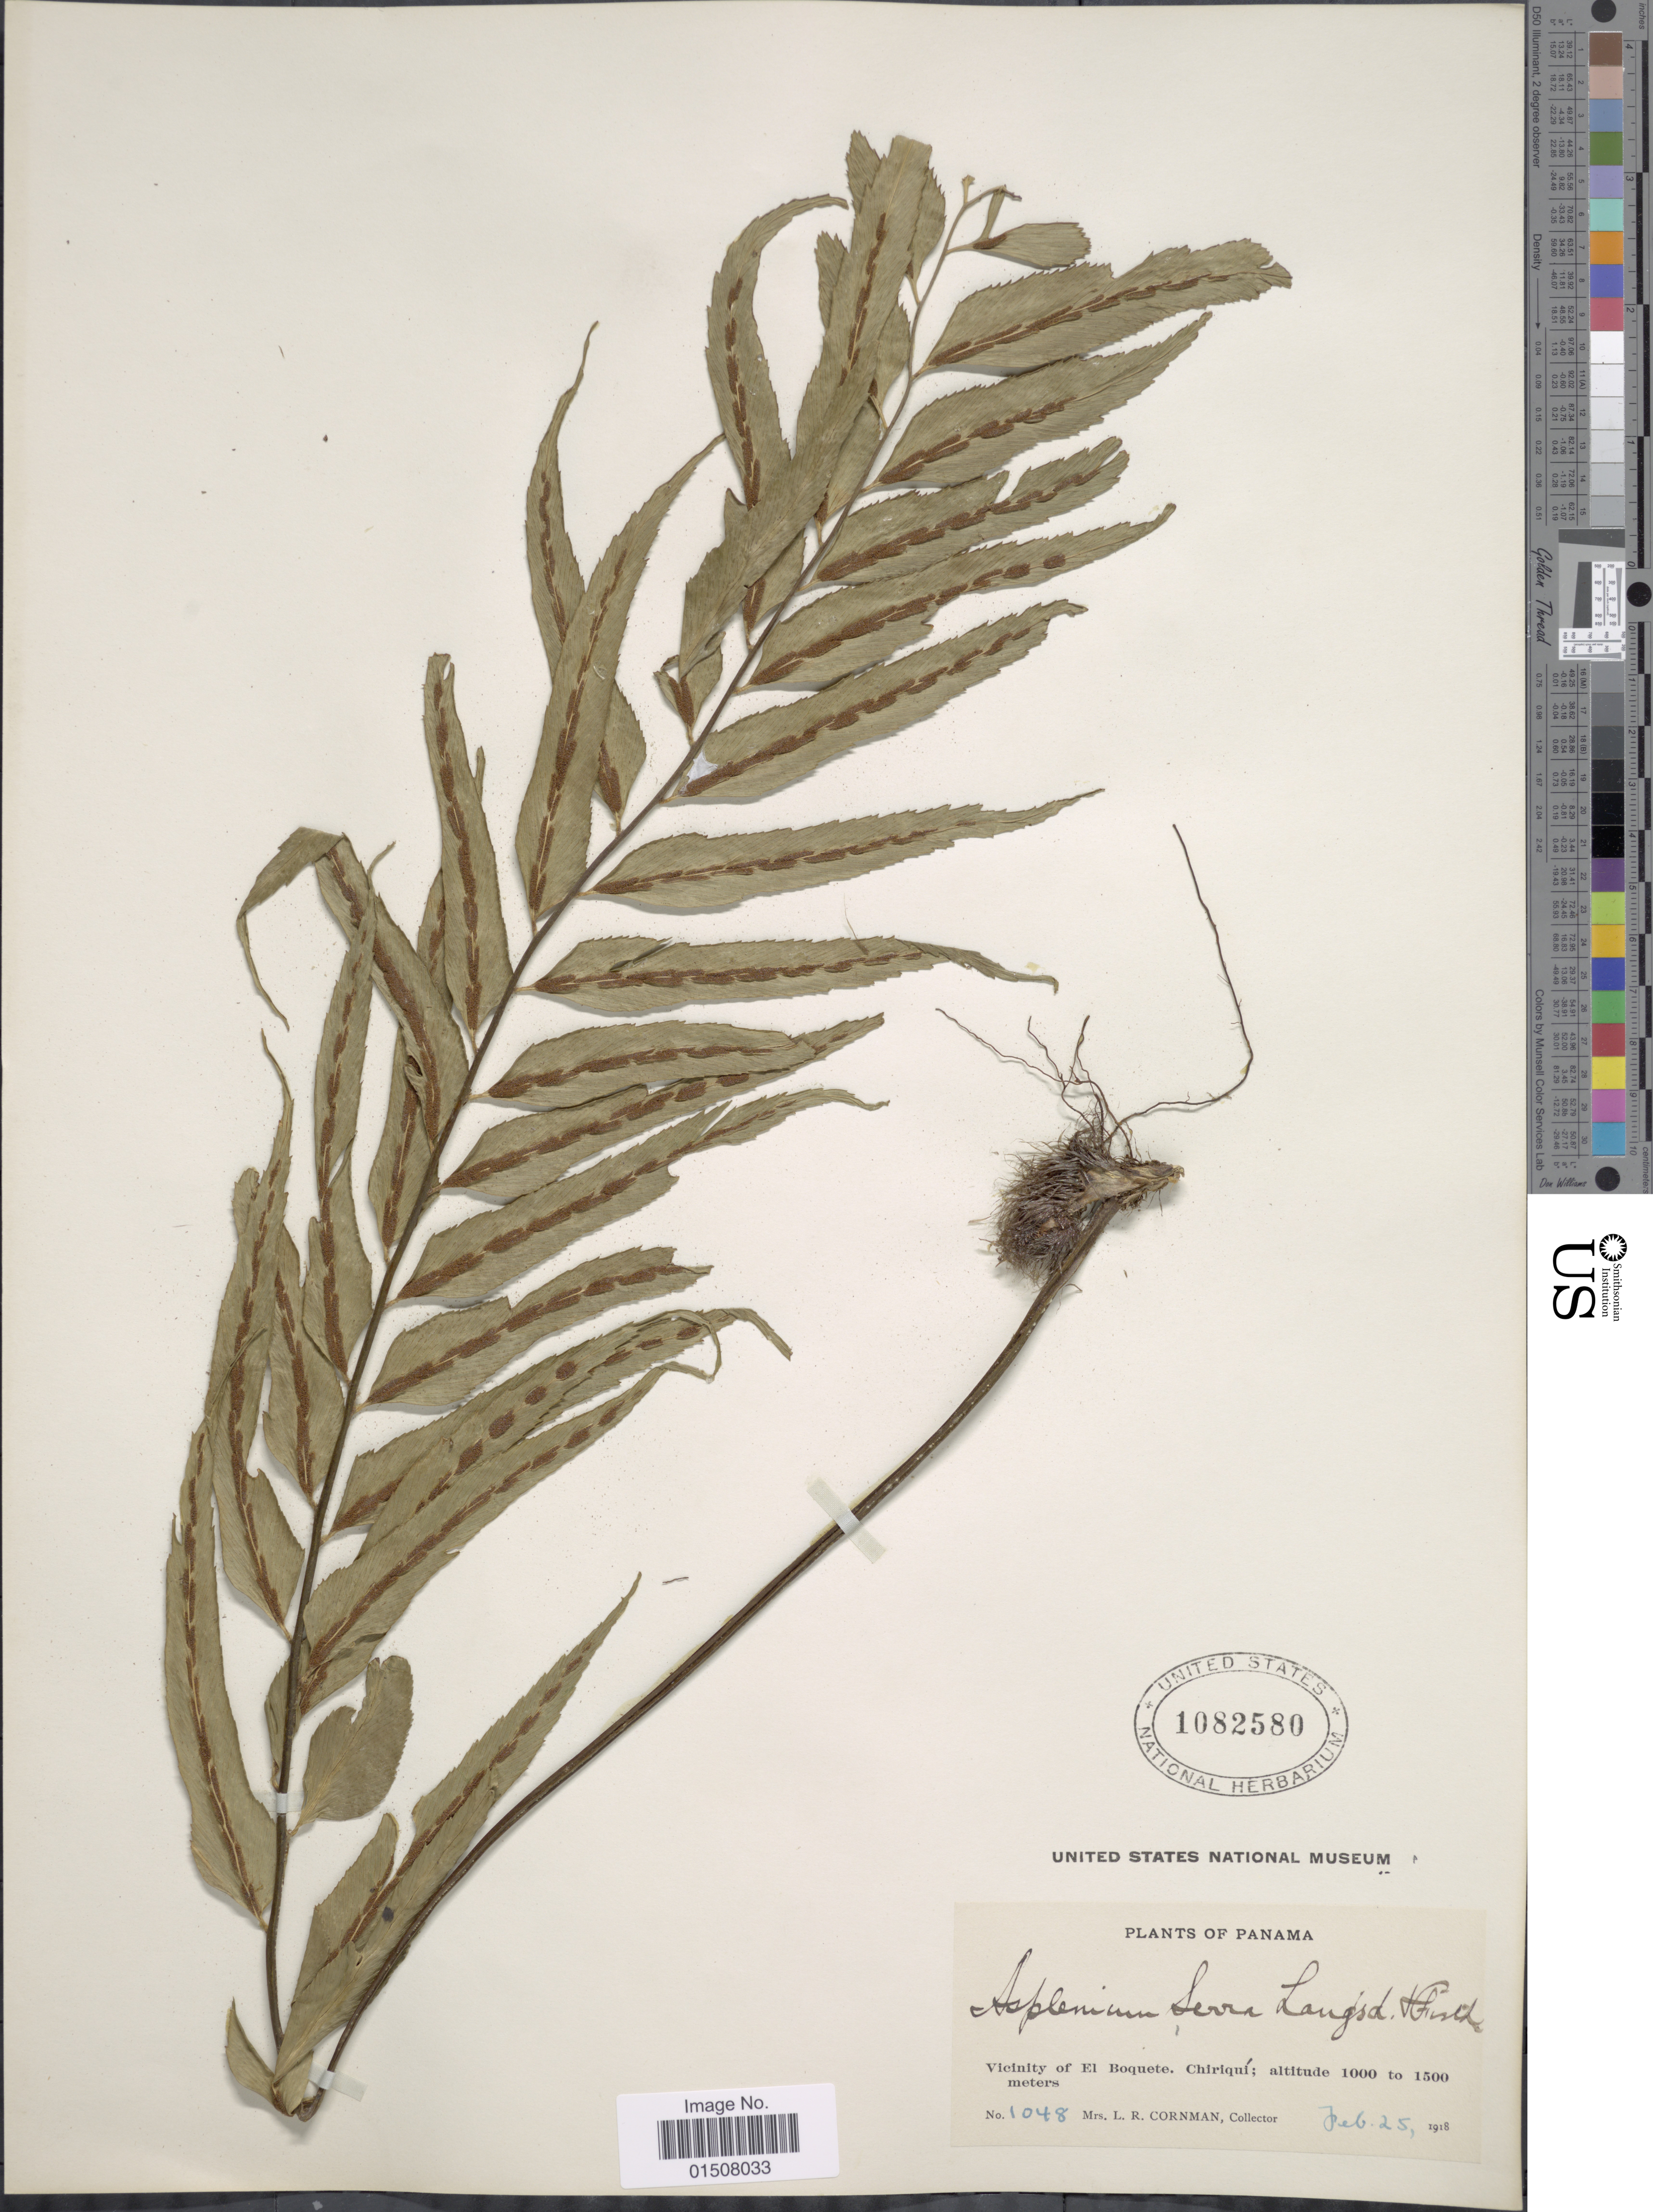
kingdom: Plantae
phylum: Tracheophyta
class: Polypodiopsida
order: Polypodiales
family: Aspleniaceae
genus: Asplenium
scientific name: Asplenium serra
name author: Langsd. & Fisch.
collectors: L. Cornman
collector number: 1048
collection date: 1918-02-25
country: Panama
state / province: Chiriqui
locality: Vicinity of El Boquete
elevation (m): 1000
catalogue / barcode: US 1082580